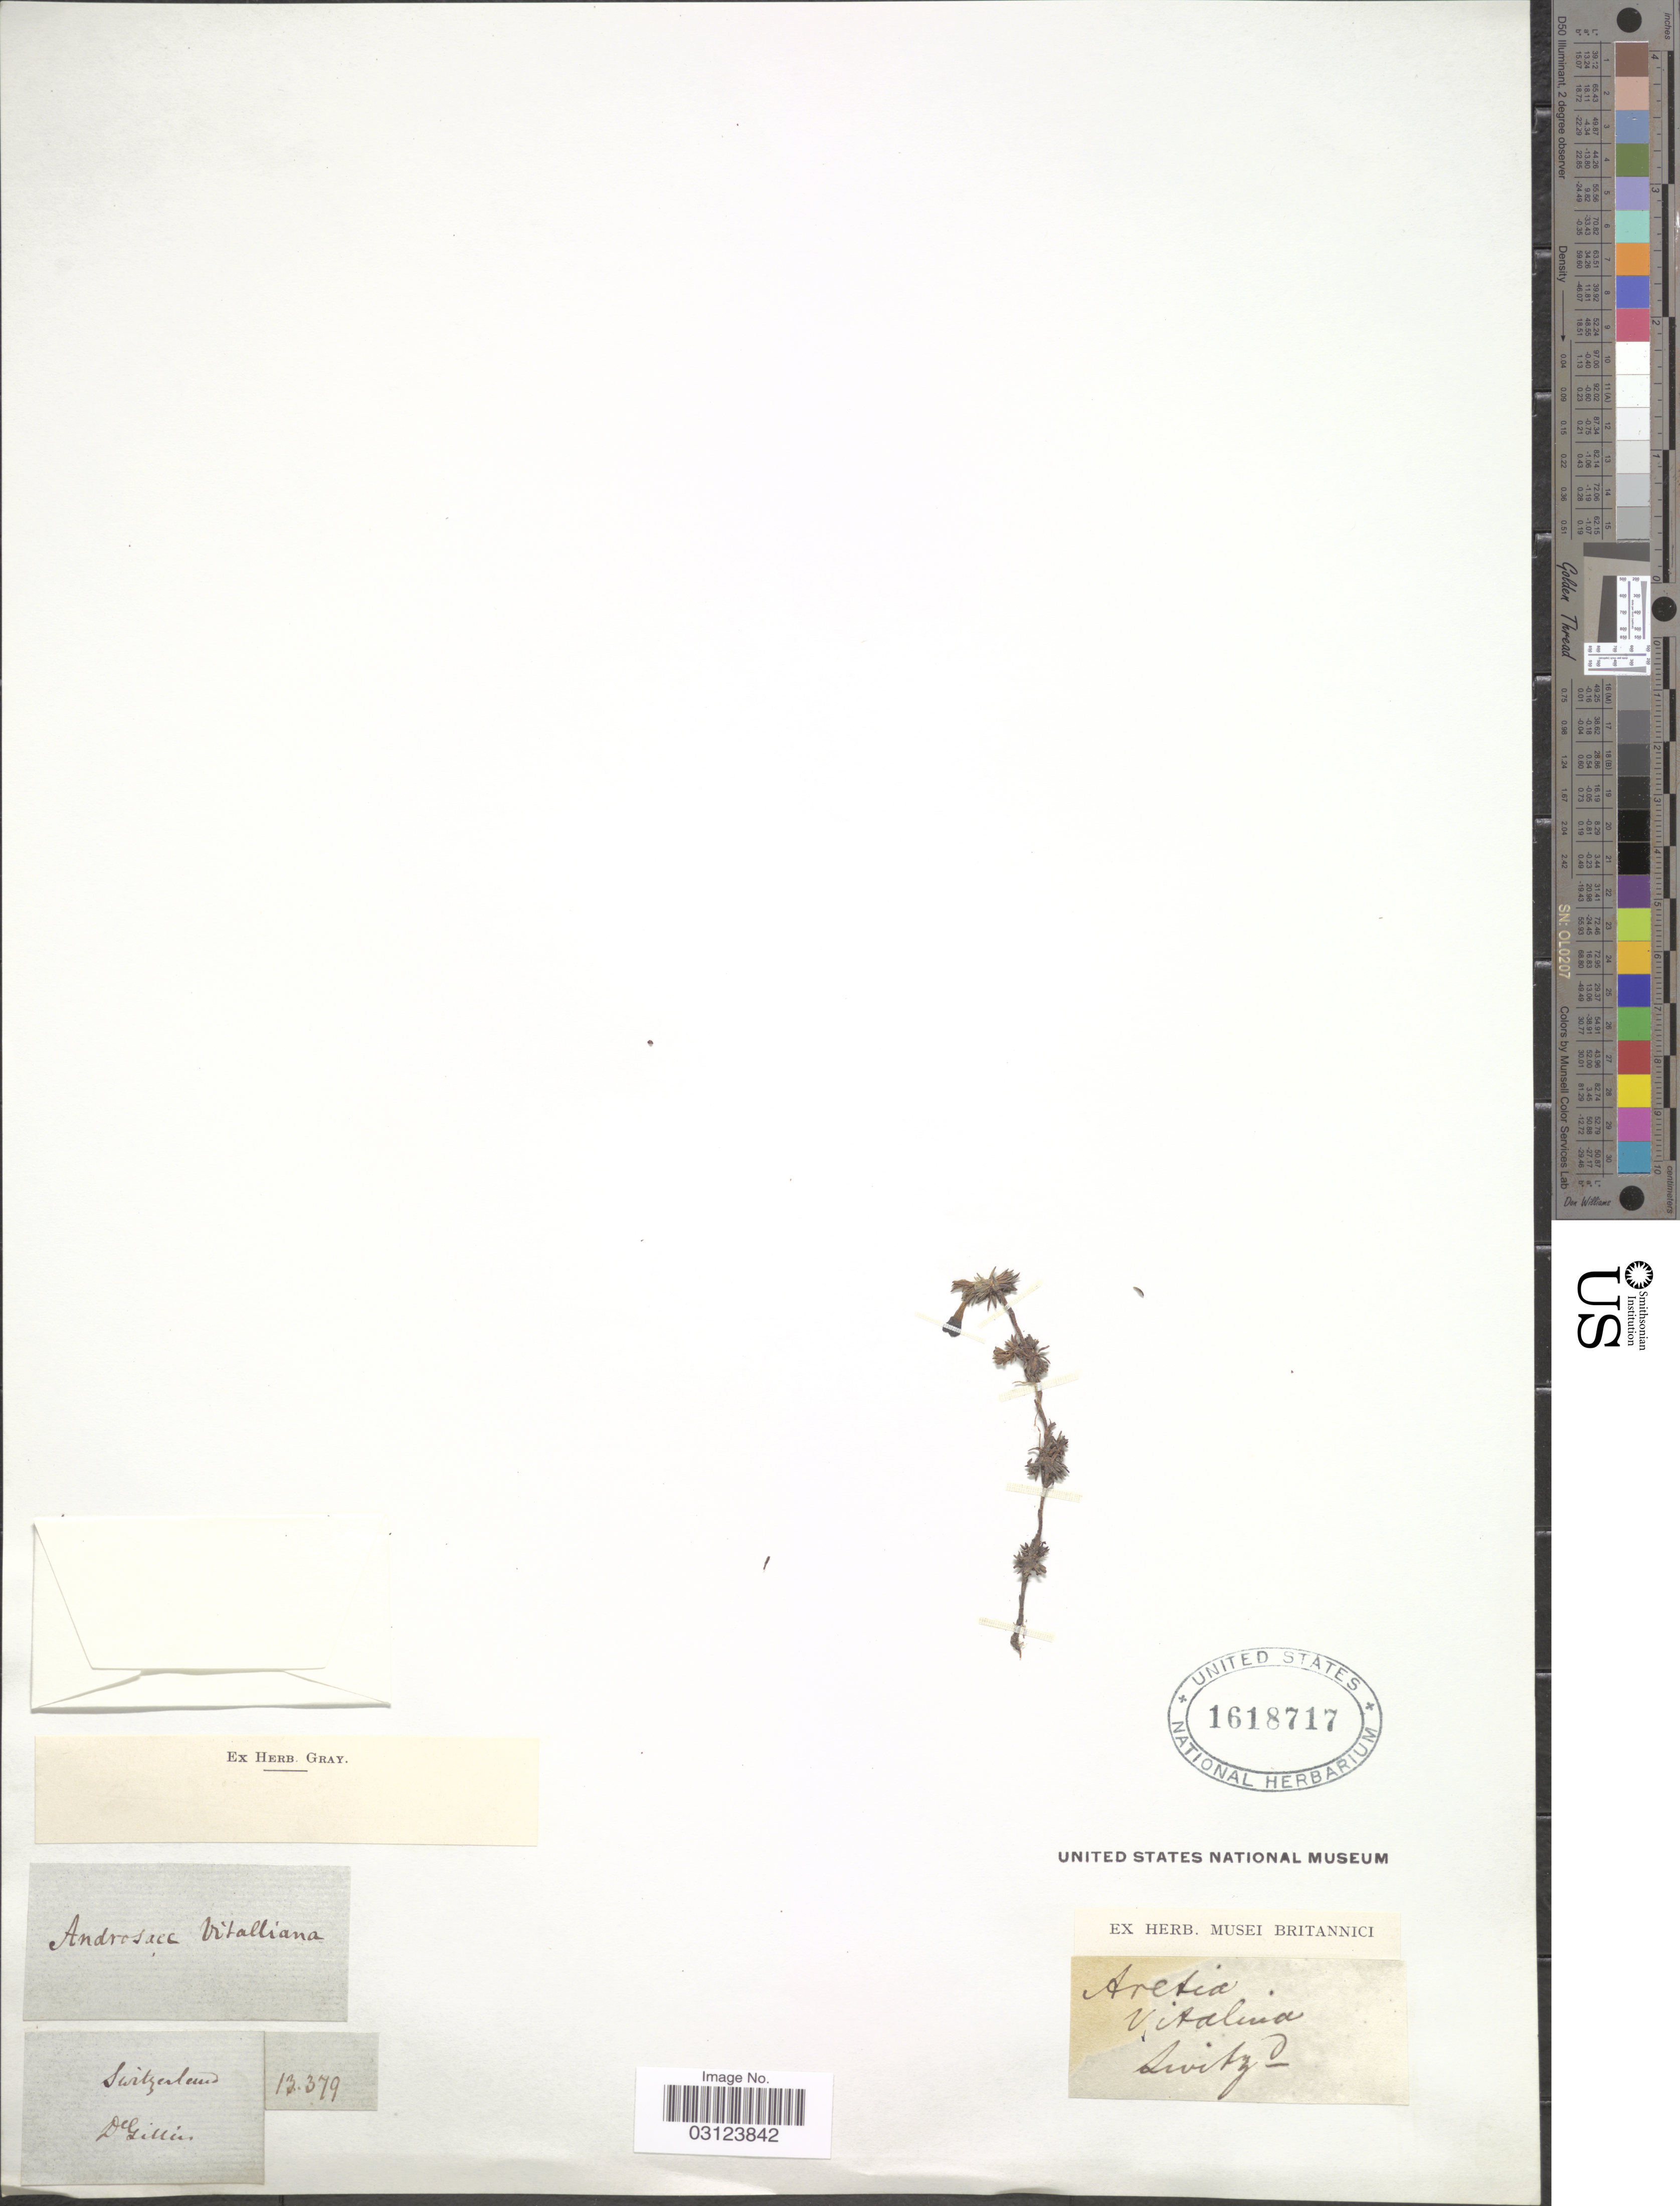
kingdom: Plantae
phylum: Tracheophyta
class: Magnoliopsida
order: Ericales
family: Primulaceae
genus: Androsace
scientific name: Androsace vitaliana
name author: (L.) Lapeyr.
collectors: J. Gillies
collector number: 13379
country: Switzerland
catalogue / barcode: US 1618717